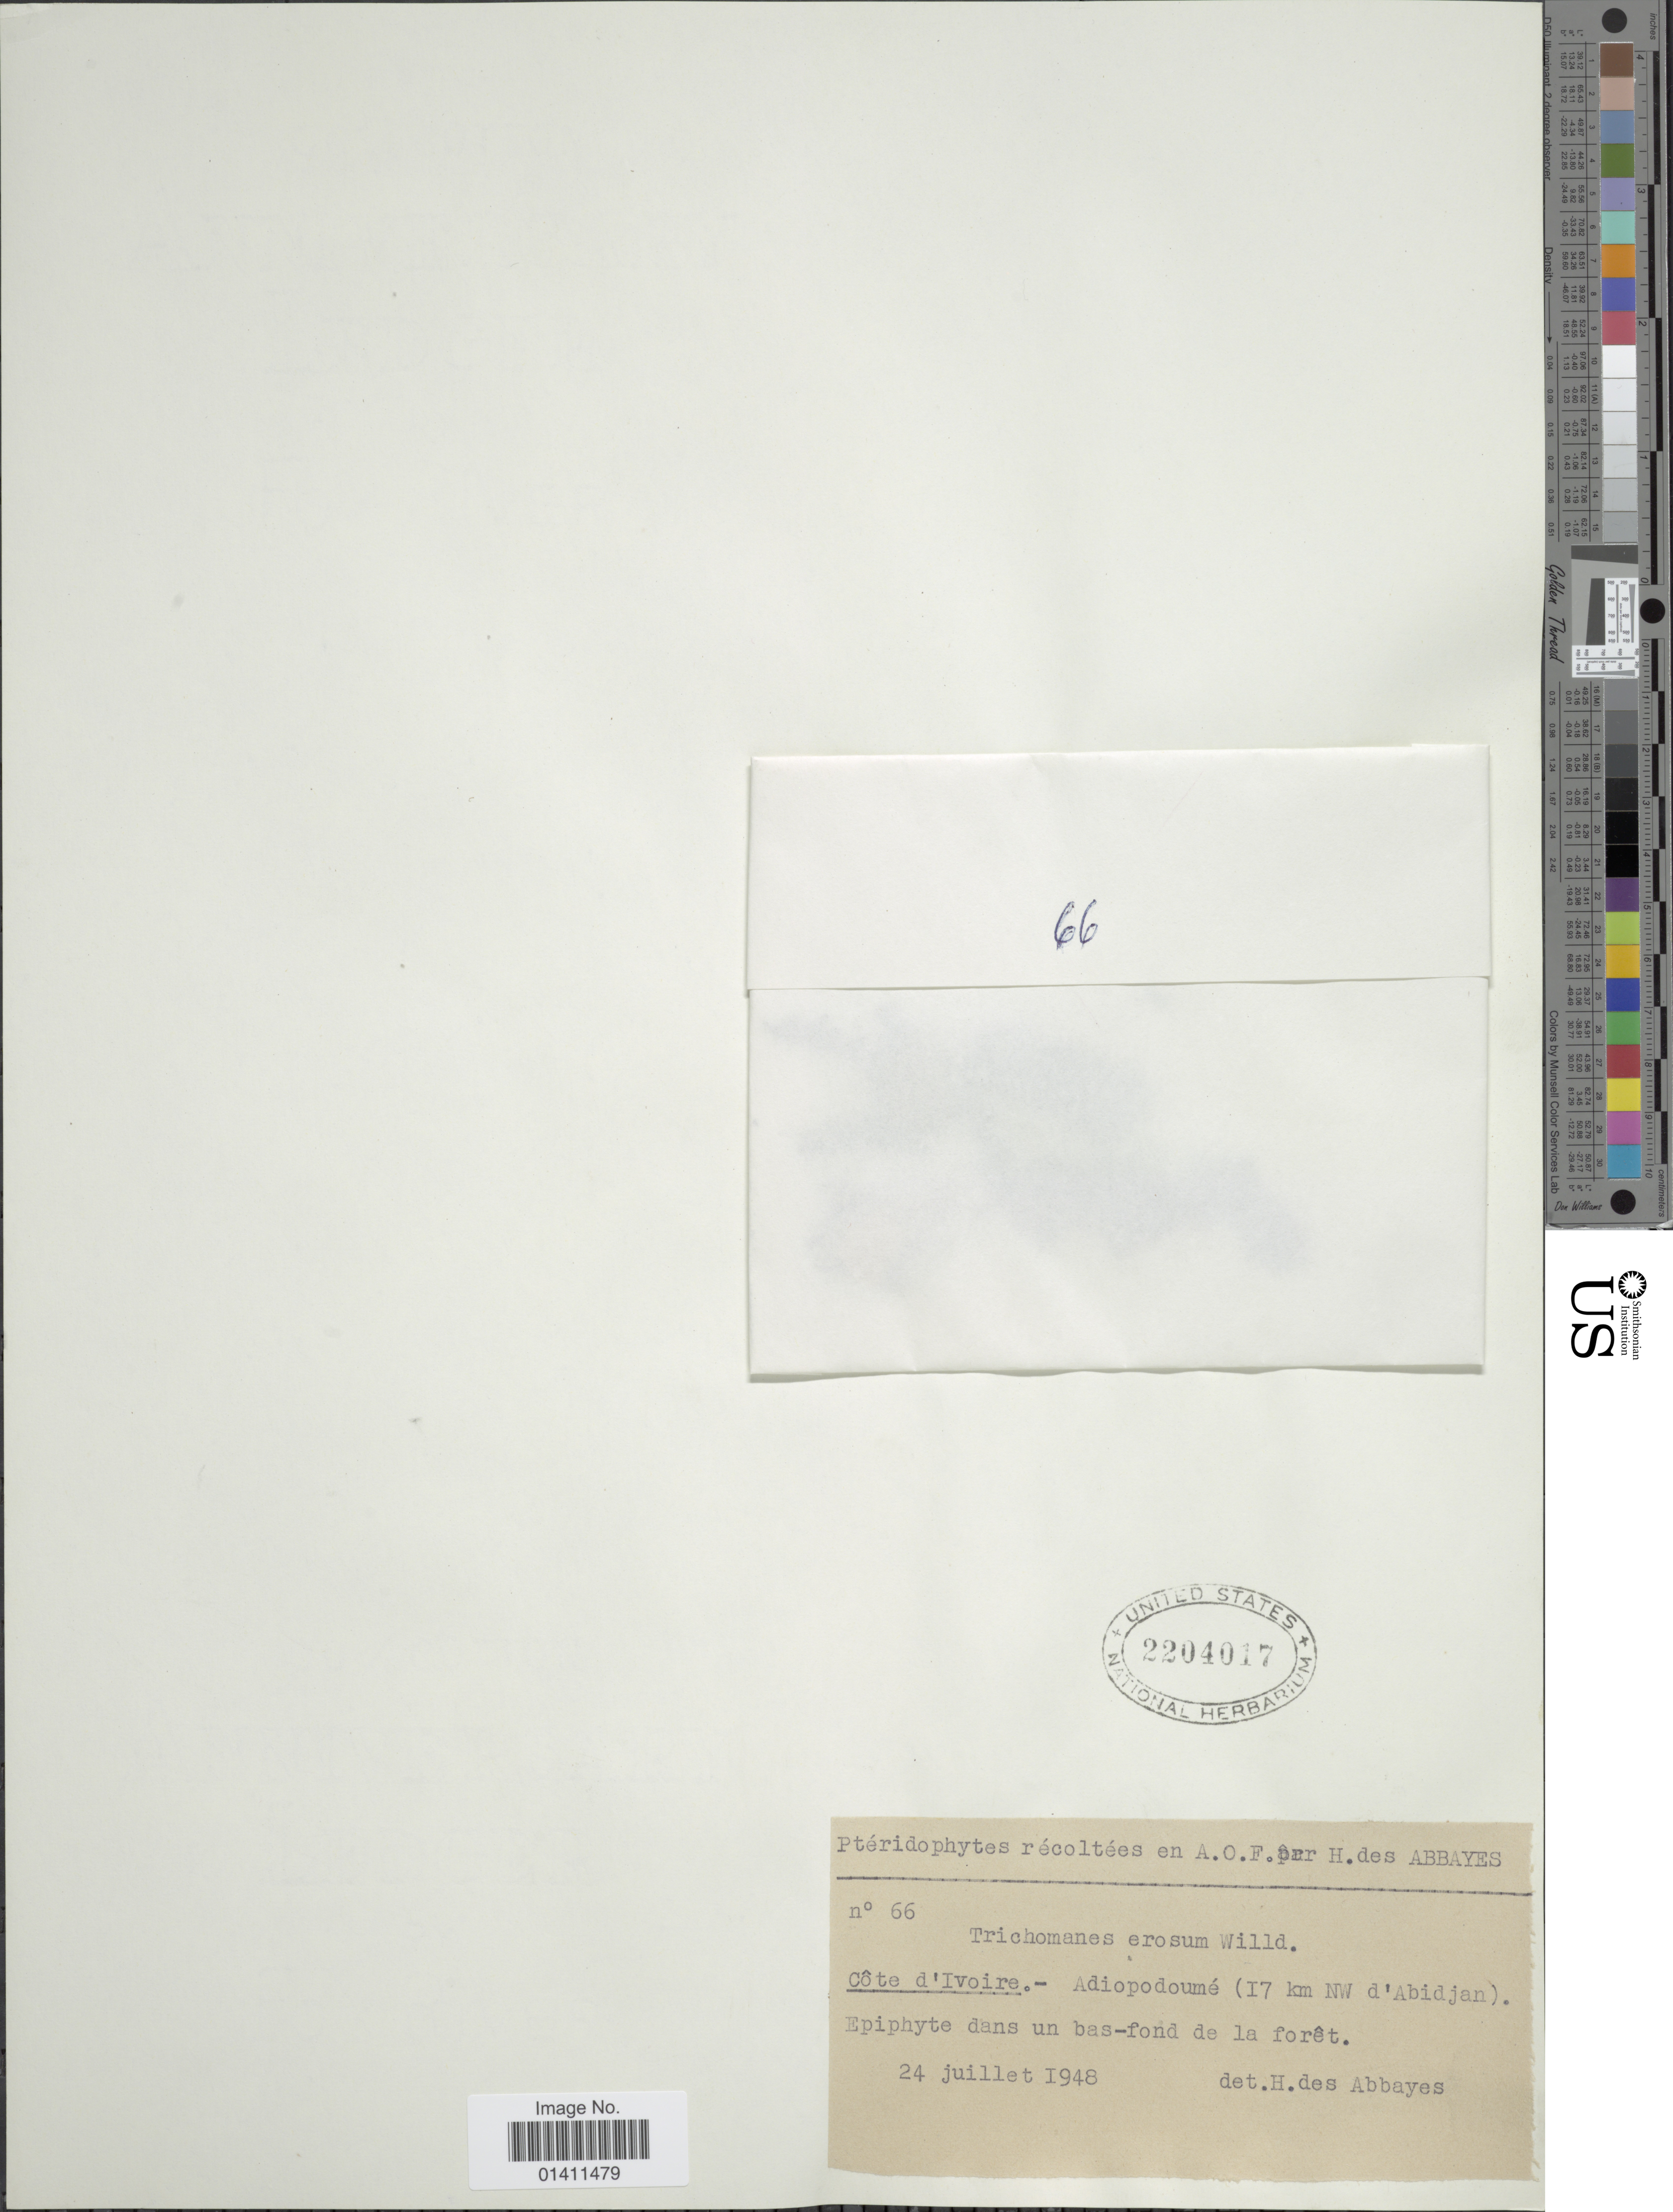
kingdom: Plantae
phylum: Tracheophyta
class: Polypodiopsida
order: Hymenophyllales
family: Hymenophyllaceae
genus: Didymoglossum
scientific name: Didymoglossum erosum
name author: (Willd.) J.P. Roux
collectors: H. R. Abbayes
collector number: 66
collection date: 1948-07-24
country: Ivory Coast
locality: Cote d'Ivoire.- Adiopodoume (17 km NW d' Abidjan).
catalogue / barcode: US 2204017